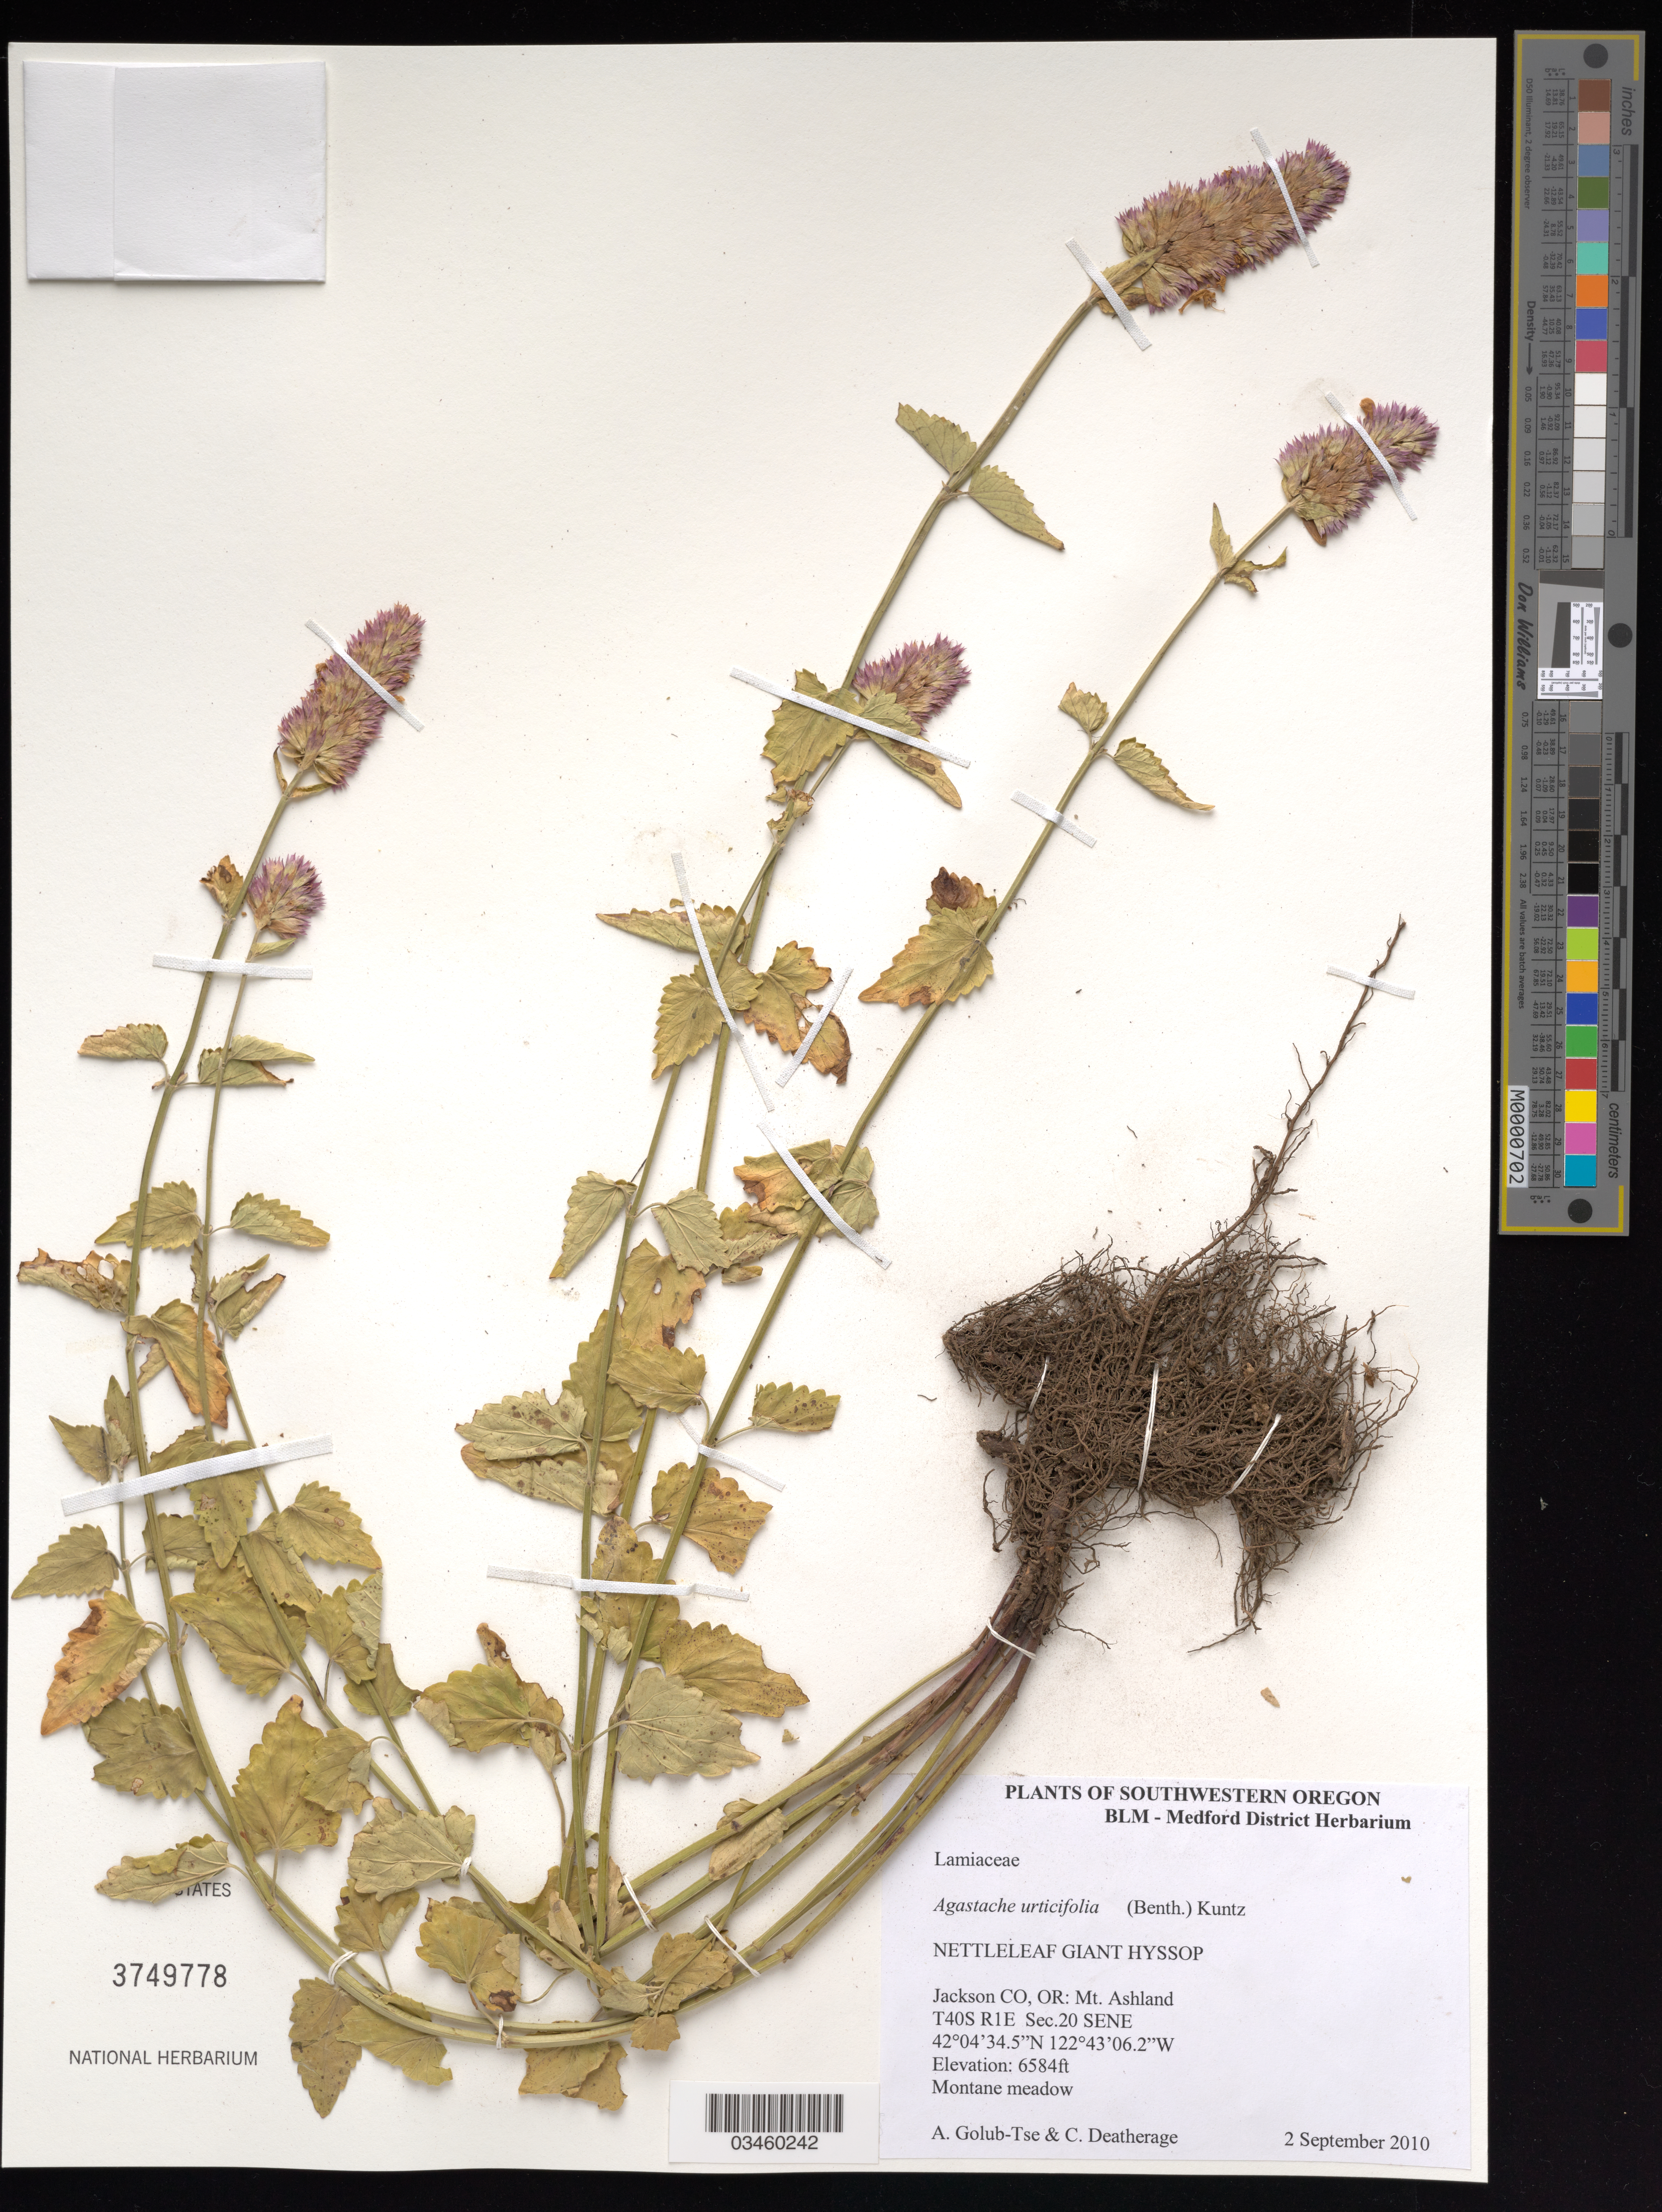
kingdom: Plantae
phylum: Tracheophyta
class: Magnoliopsida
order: Lamiales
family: Lamiaceae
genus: Agastache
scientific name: Agastache urticifolia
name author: (Benth.) Kuntze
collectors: A. Golub-Tse & C. Deatherage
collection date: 2010-09-02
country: United States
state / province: Oregon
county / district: Jackson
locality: Mt. Ashland. T40S R1E Sec 20 SENE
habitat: Montane meadow.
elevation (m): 2007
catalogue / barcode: US 3749778